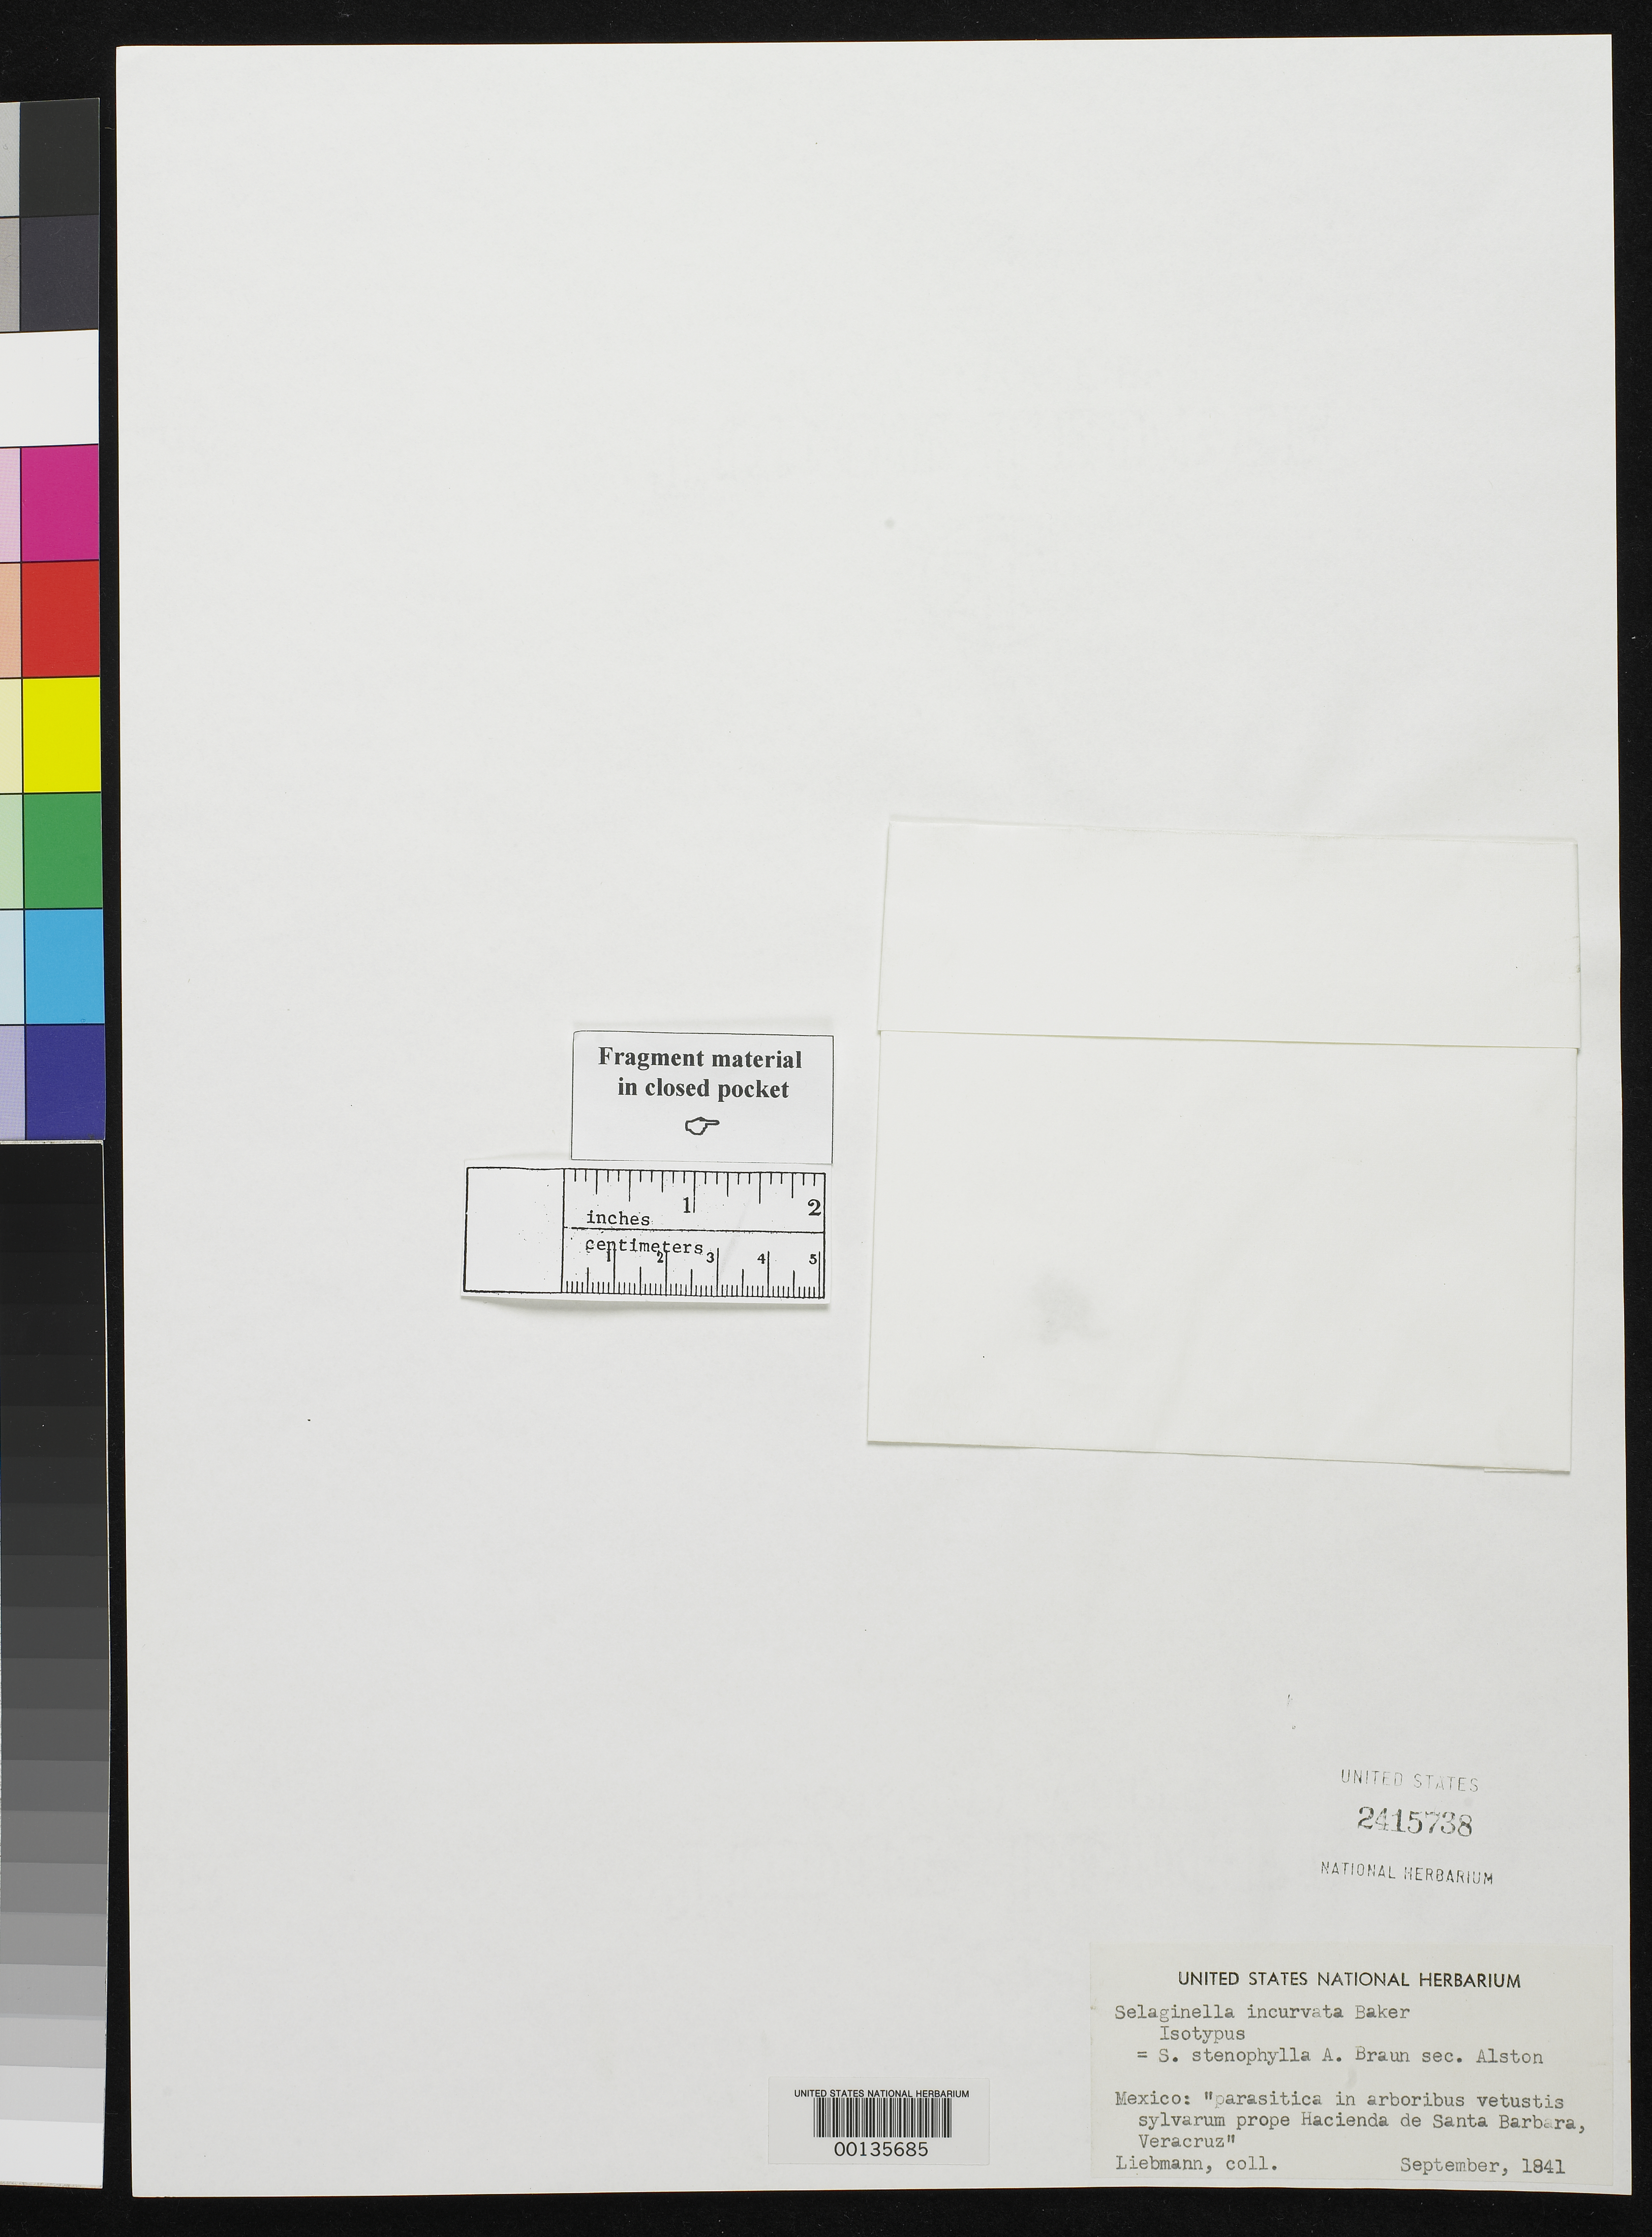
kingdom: Plantae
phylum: Tracheophyta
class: Lycopodiopsida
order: Selaginellales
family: Selaginellaceae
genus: Selaginella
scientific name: Selaginella incurvata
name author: Baker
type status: Isotype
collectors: F. M. Liebmann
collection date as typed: Sep 1841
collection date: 1841-09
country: Mexico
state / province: Veracruz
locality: Near the Hacienda de Santa Barbara.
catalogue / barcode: US 2415738